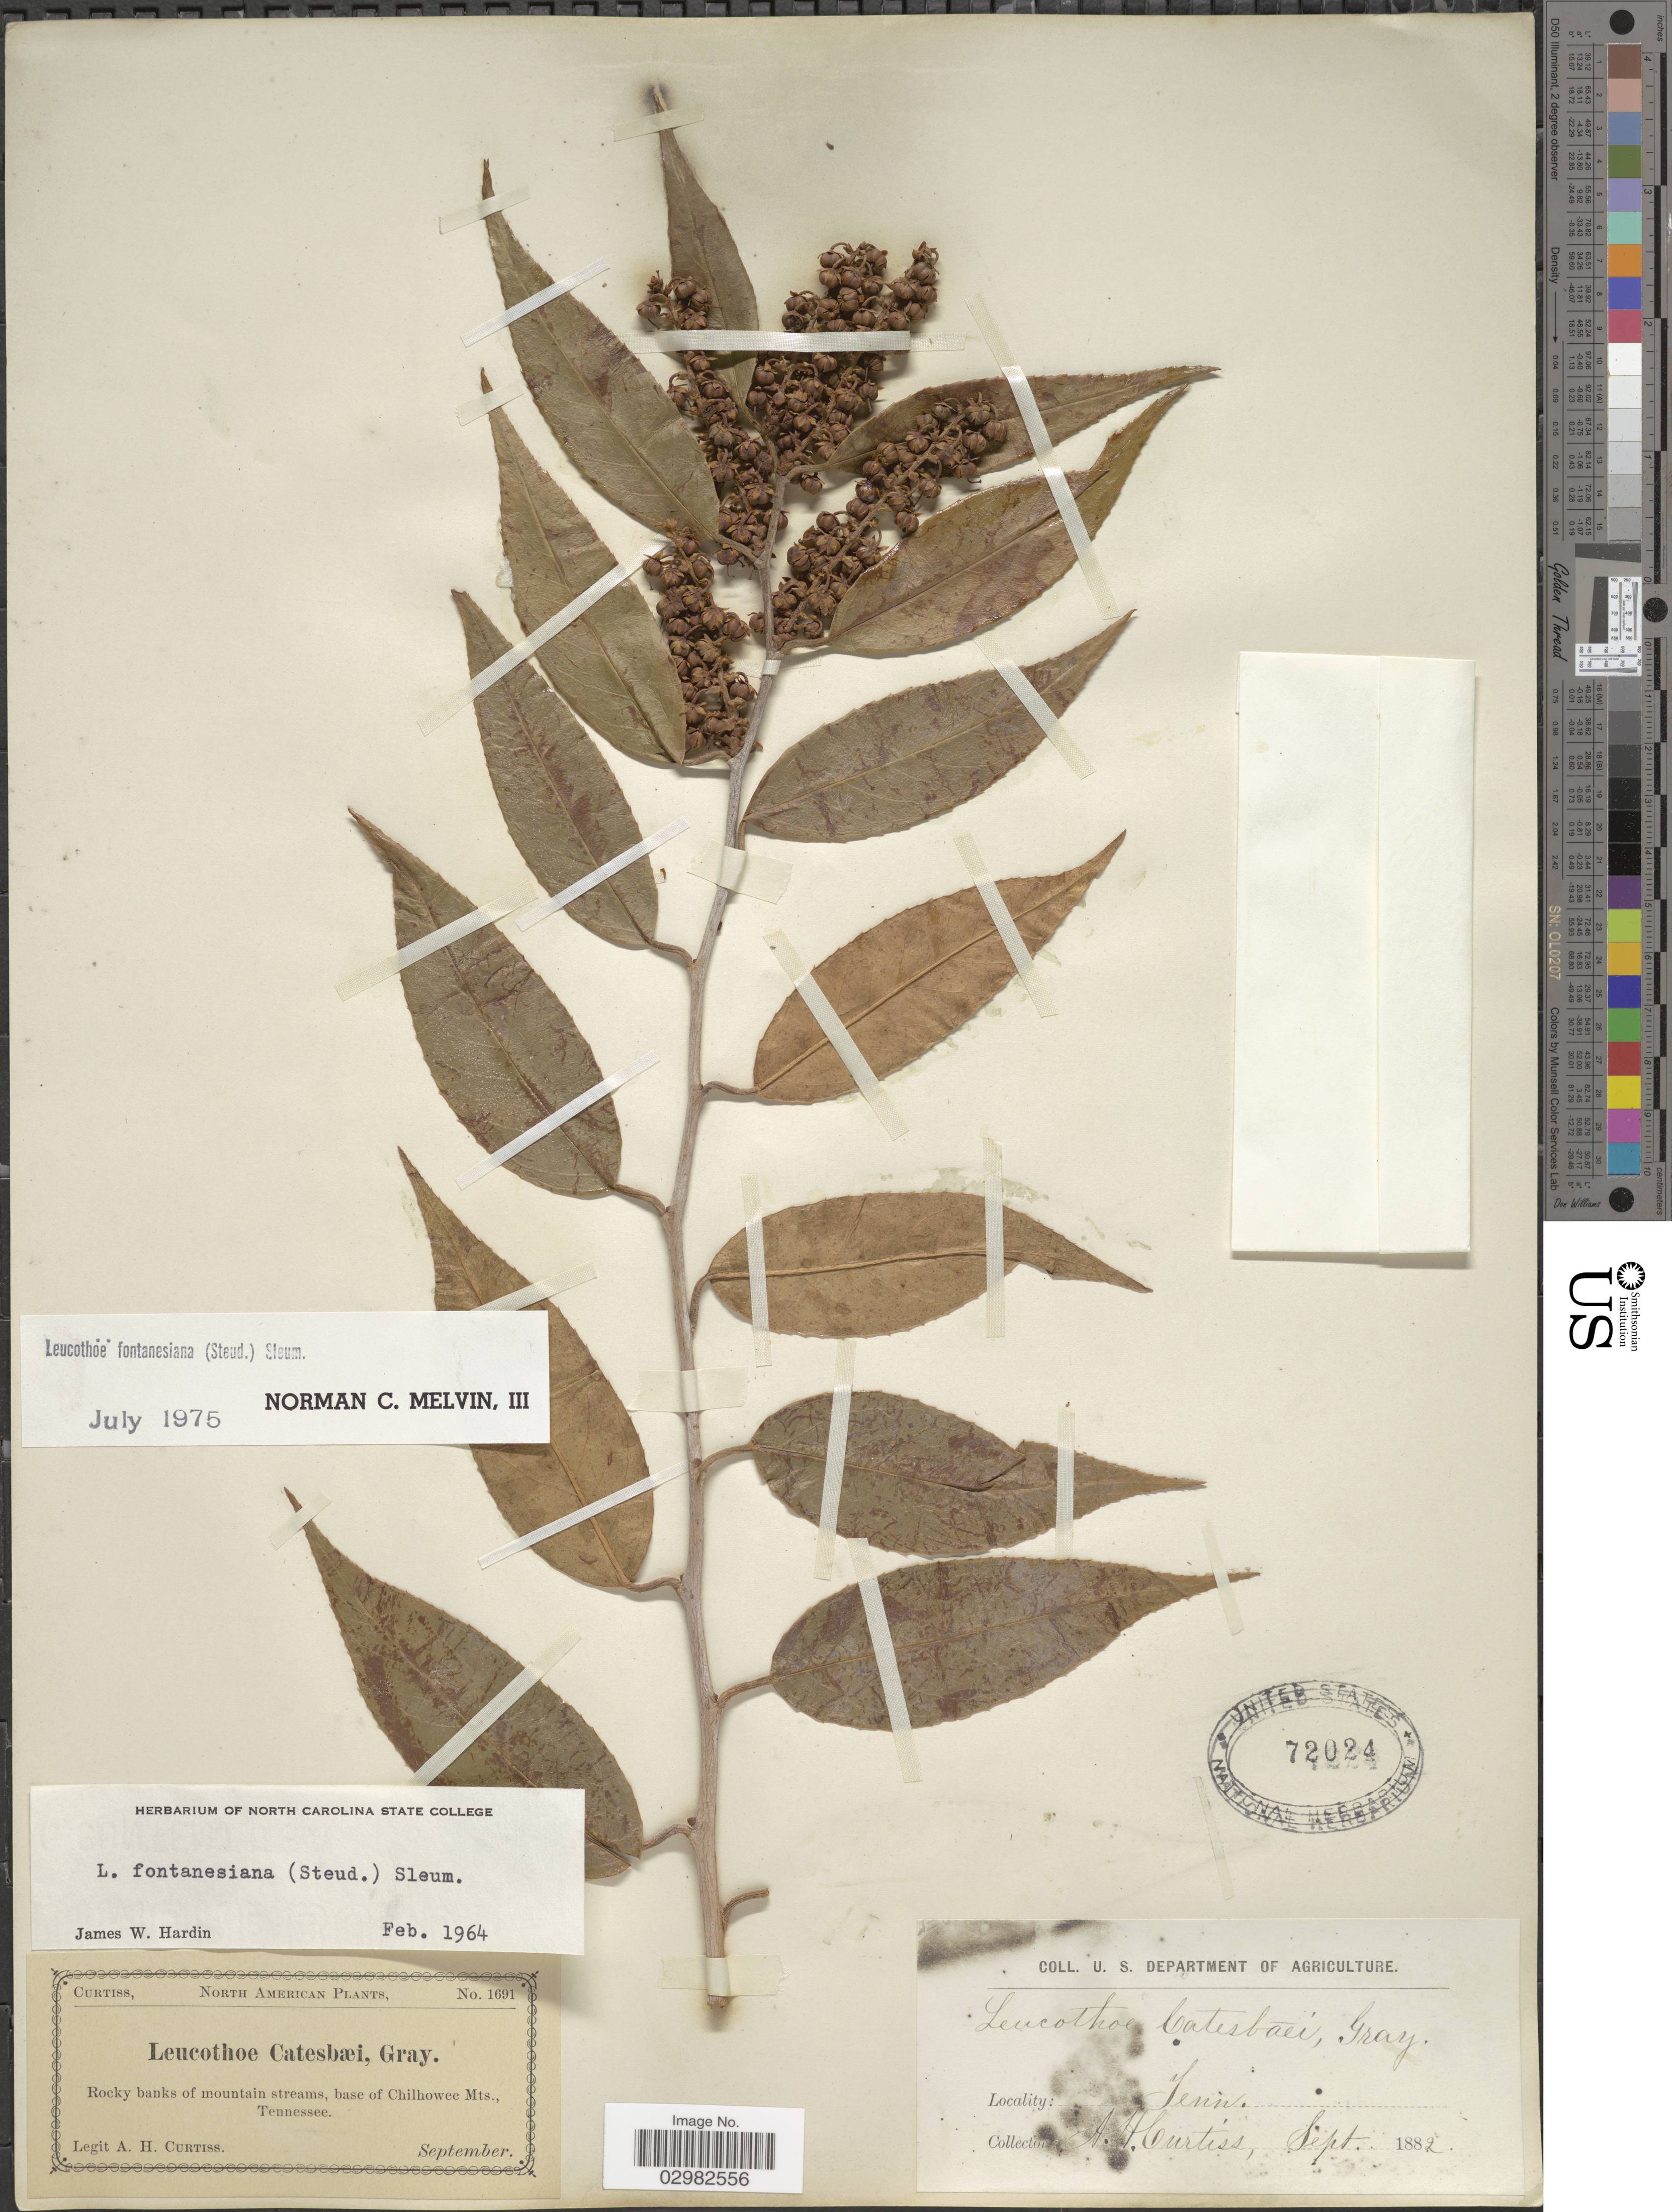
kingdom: Plantae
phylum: Tracheophyta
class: Magnoliopsida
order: Ericales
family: Ericaceae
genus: Leucothoe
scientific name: Leucothoë fontanesiana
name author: (Steud.) Sleumer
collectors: A. H. Curtiss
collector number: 1691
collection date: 1882-09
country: United States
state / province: Tennessee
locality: Rocky banks of mountain streams, base of Chilhowee Mts.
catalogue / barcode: US 72024